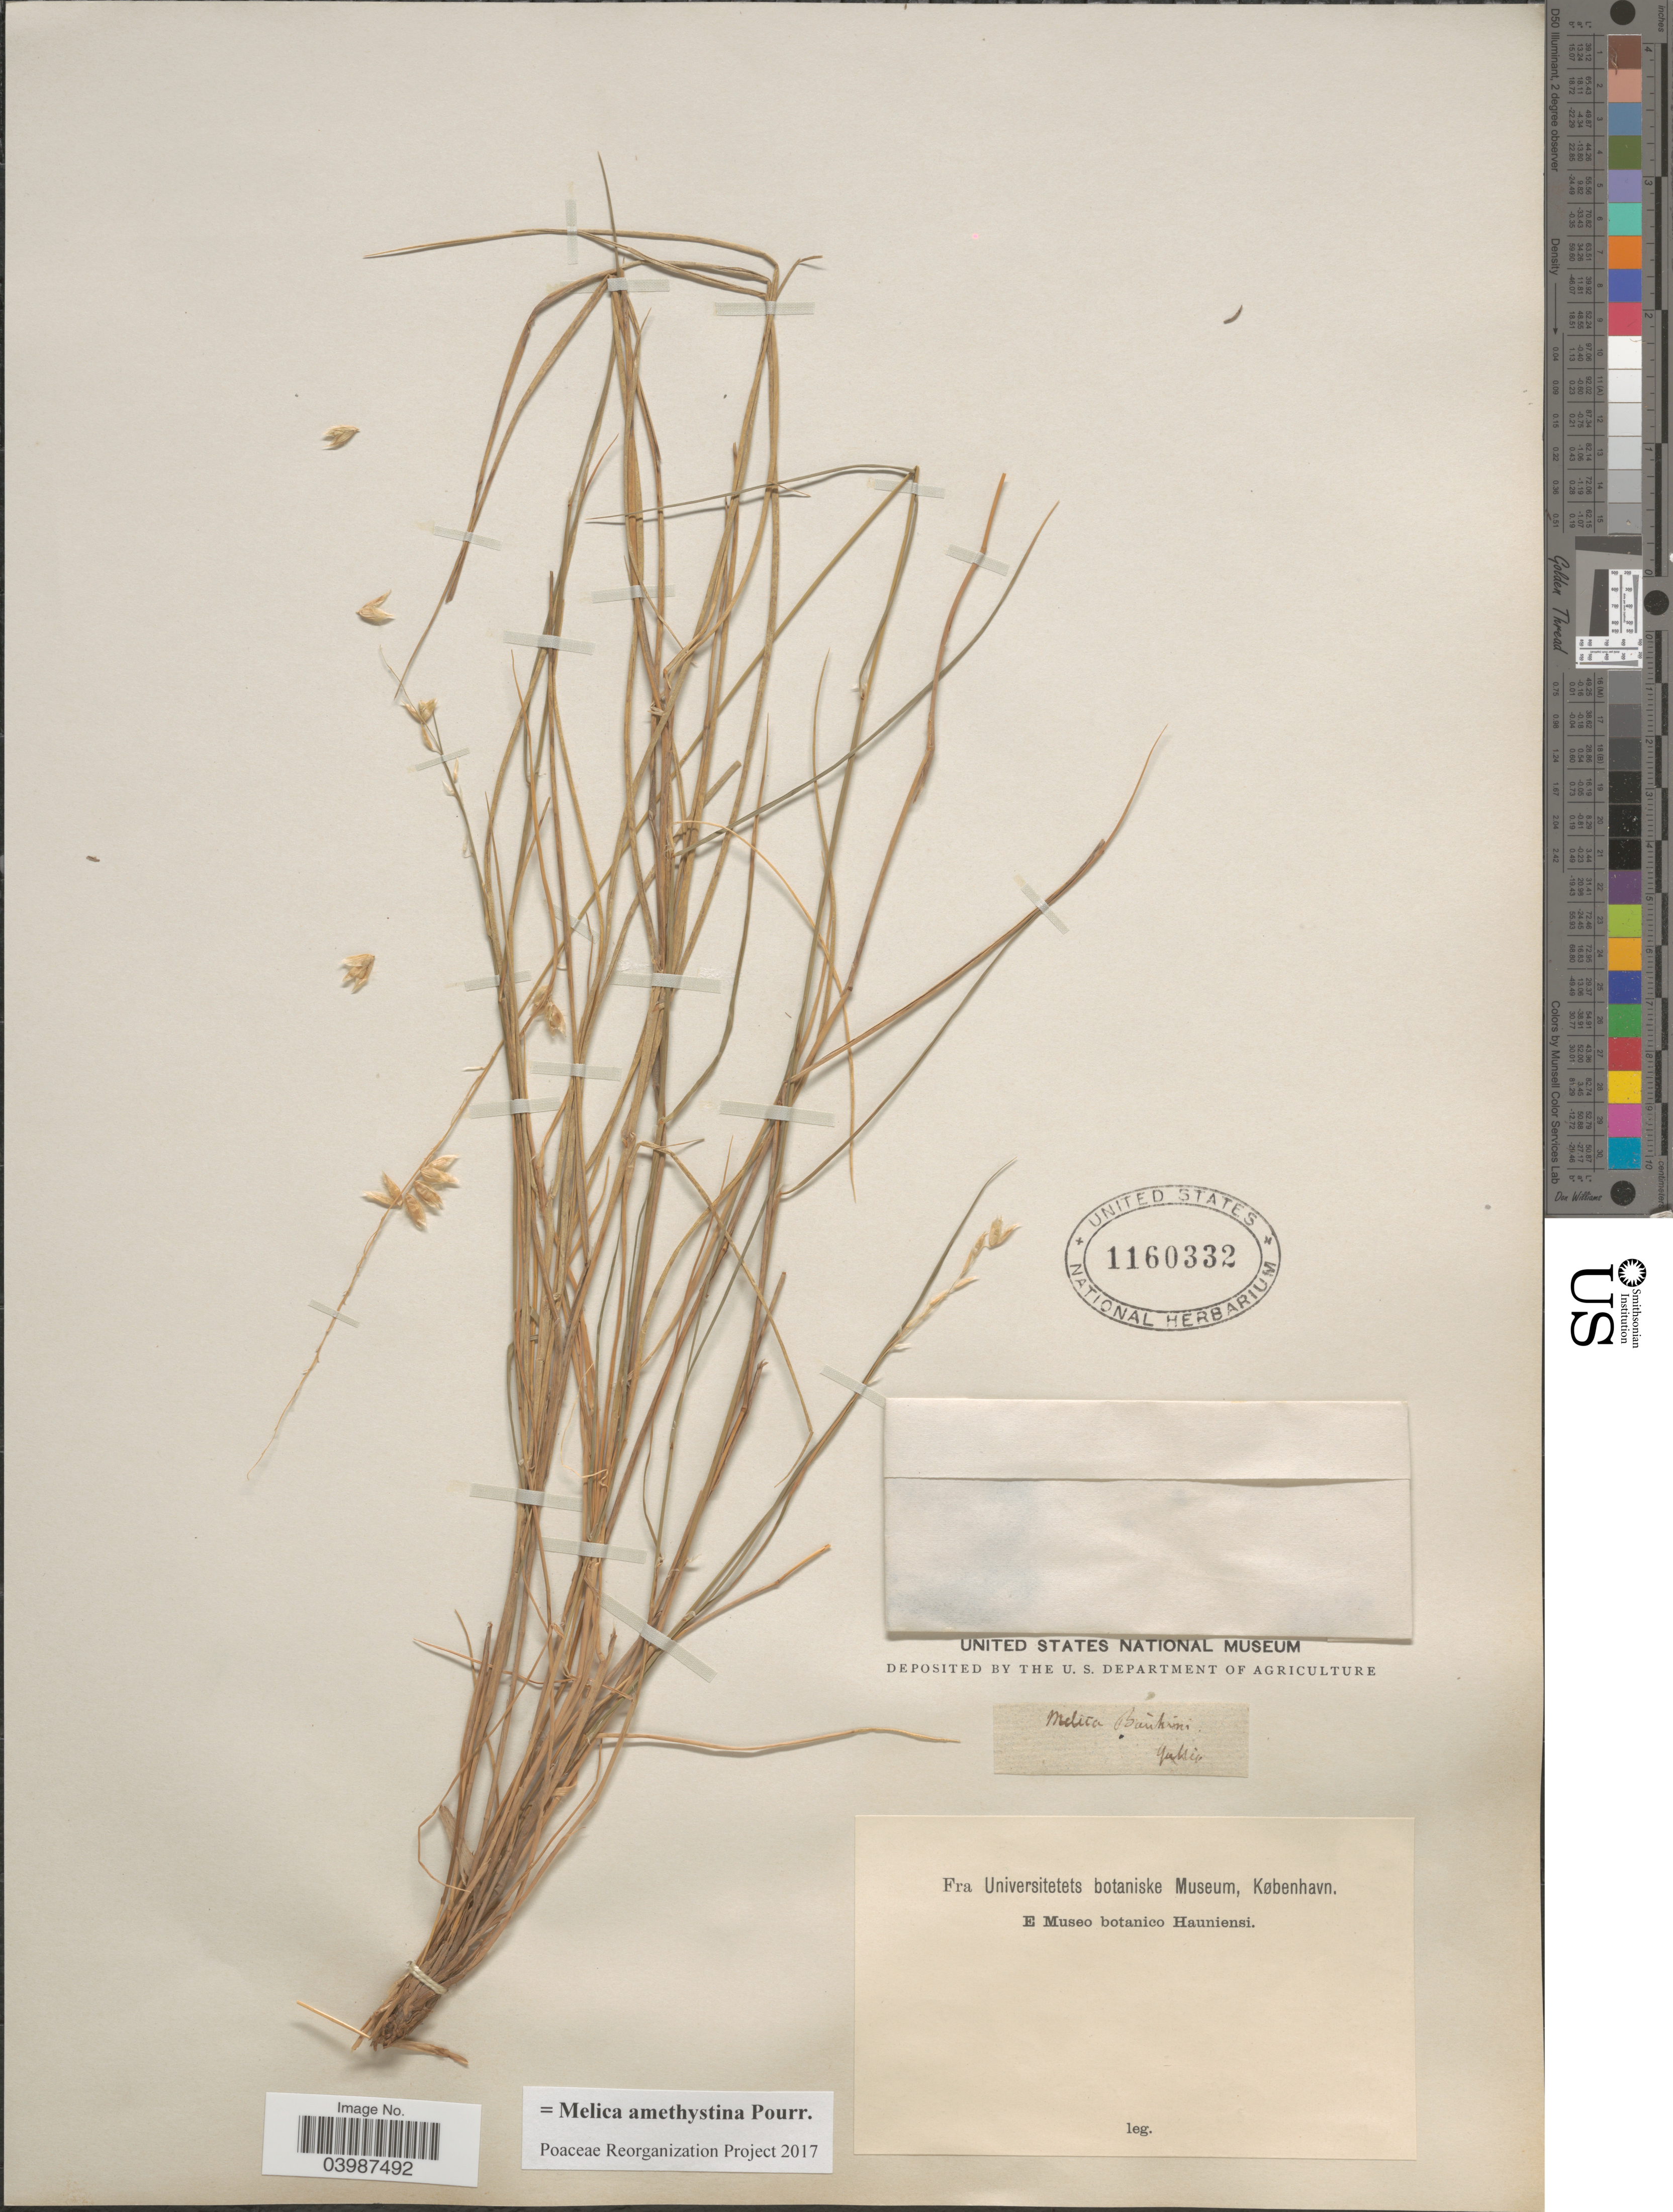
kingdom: Plantae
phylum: Tracheophyta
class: Liliopsida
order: Poales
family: Poaceae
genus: Melica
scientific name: Melica amethystina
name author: Pourr.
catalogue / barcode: US 1160332